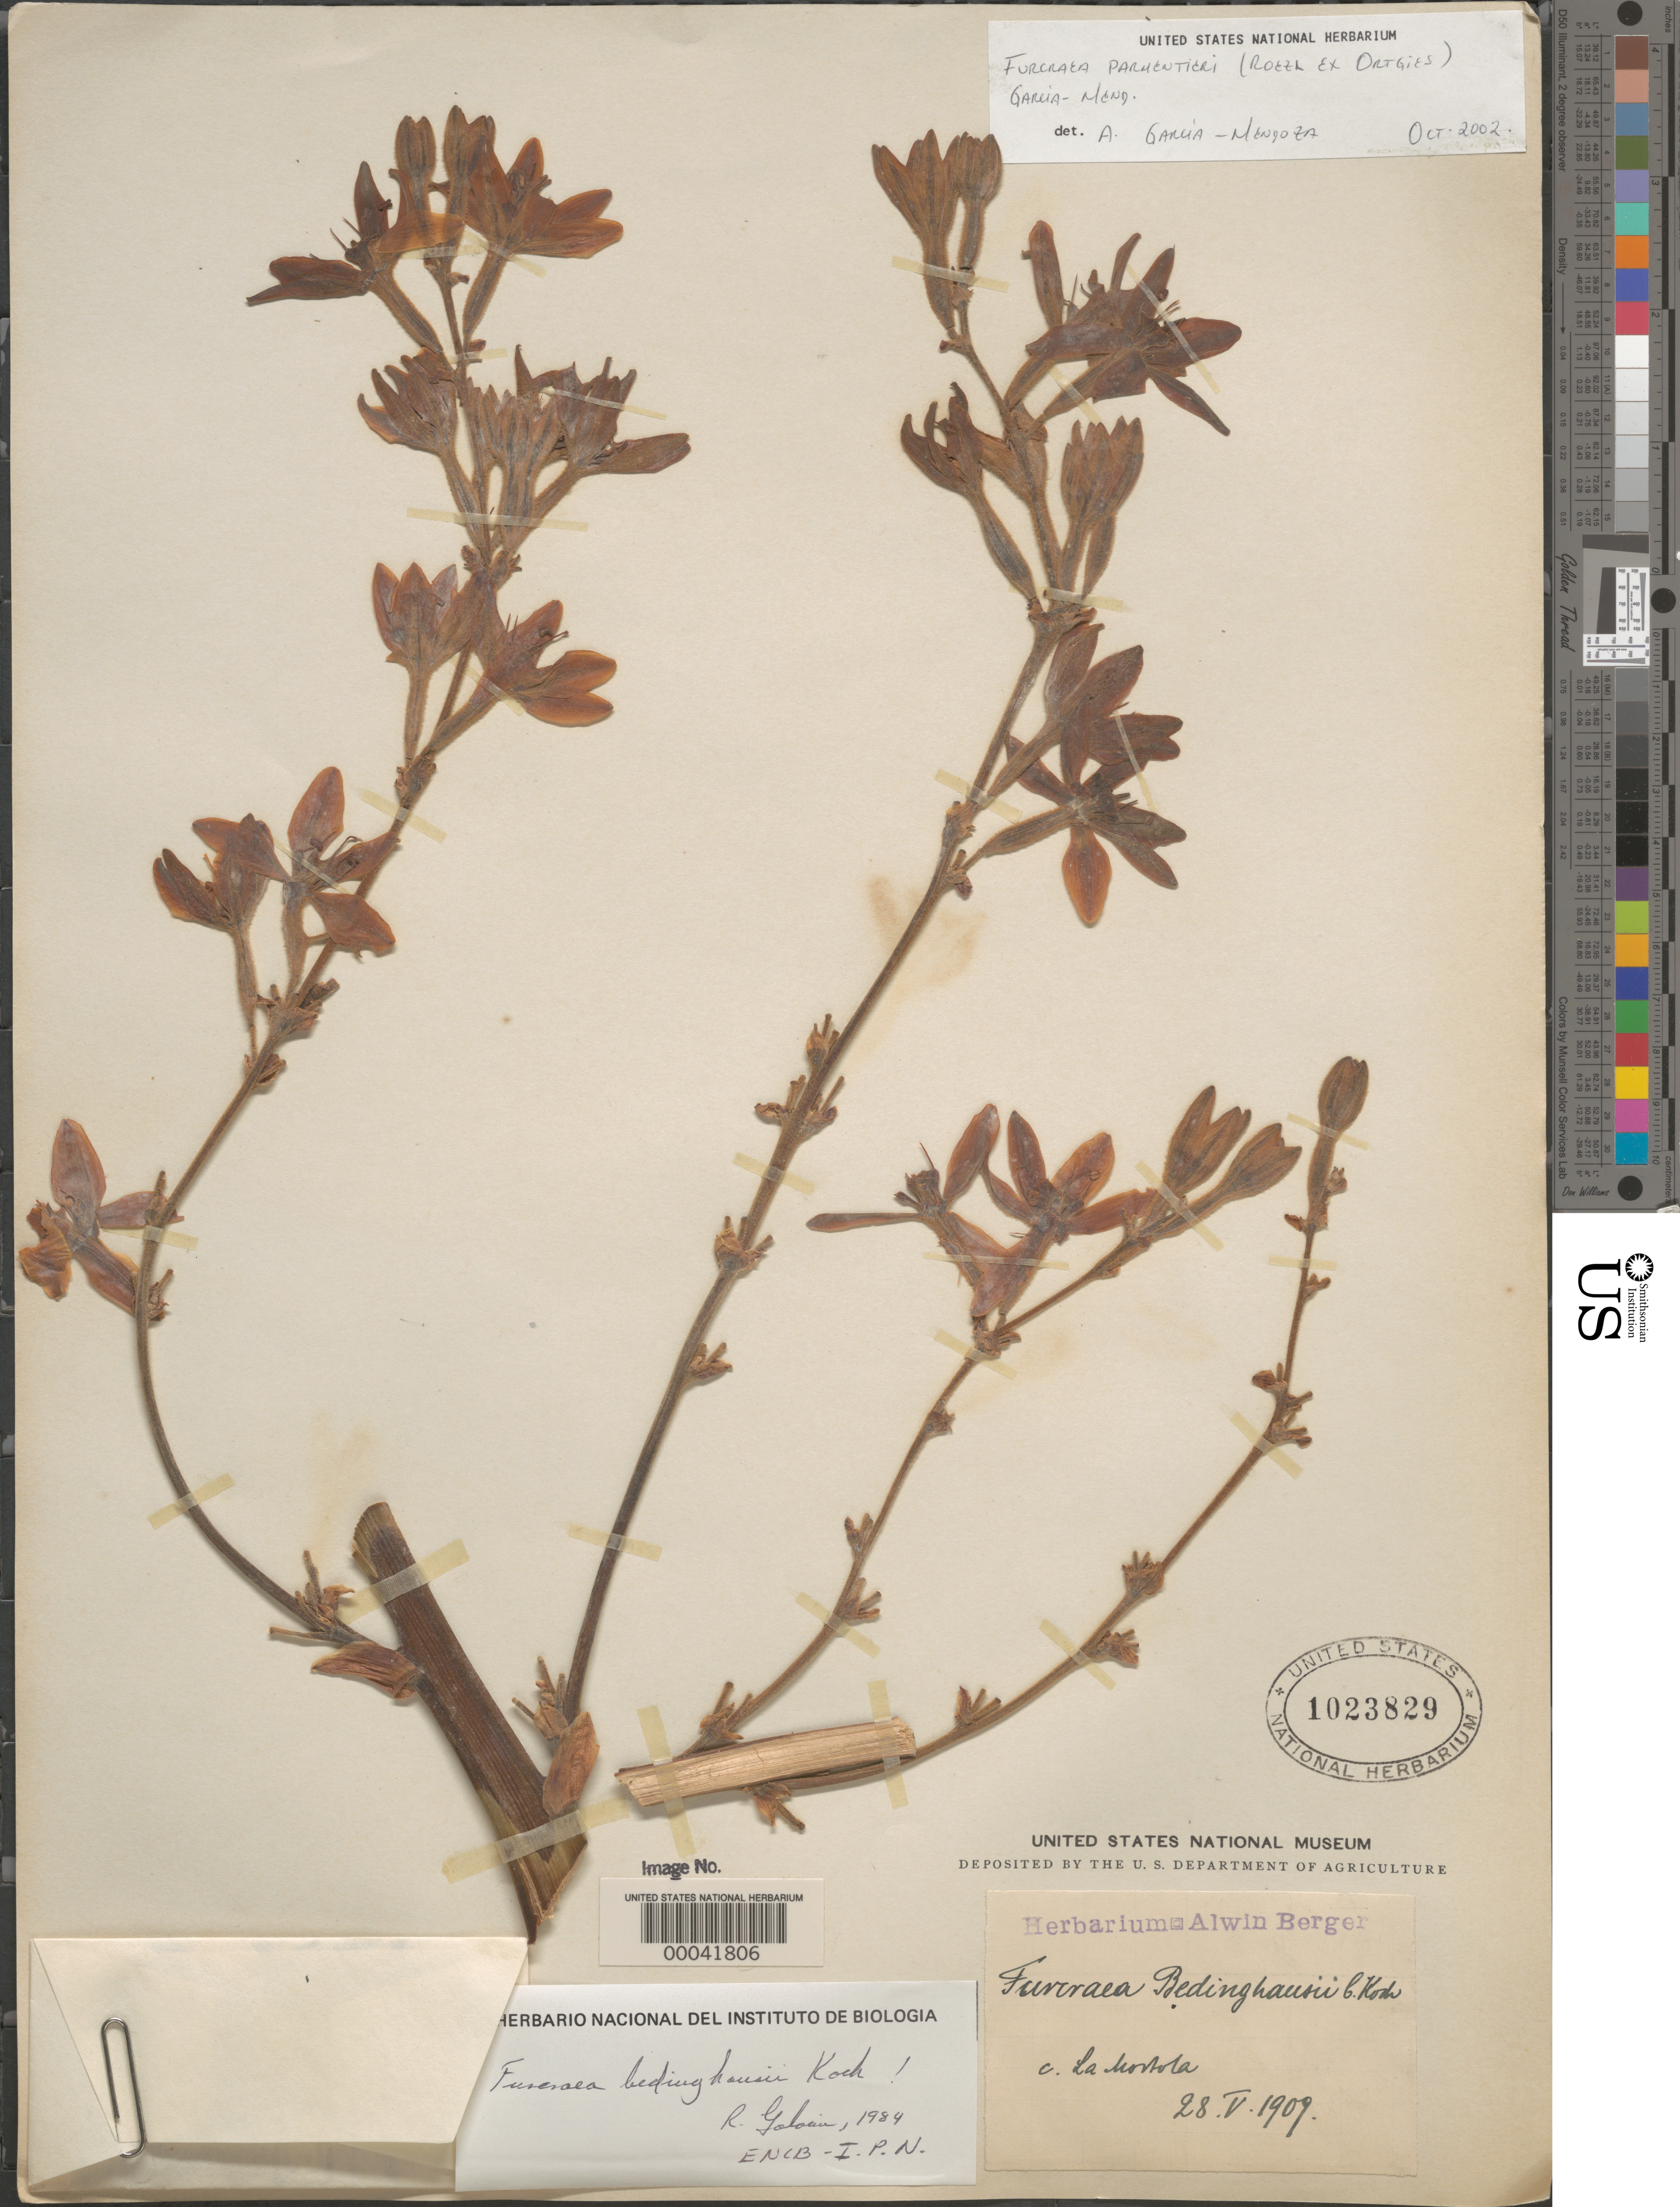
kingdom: Plantae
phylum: Tracheophyta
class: Liliopsida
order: Asparagales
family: Asparagaceae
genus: Furcraea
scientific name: Furcraea parmentieri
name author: (Roezl) García-Mend.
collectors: A. Berger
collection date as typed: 28 May 1909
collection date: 1909-05-28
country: Mexico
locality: E of Monserrat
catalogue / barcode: US 1023829